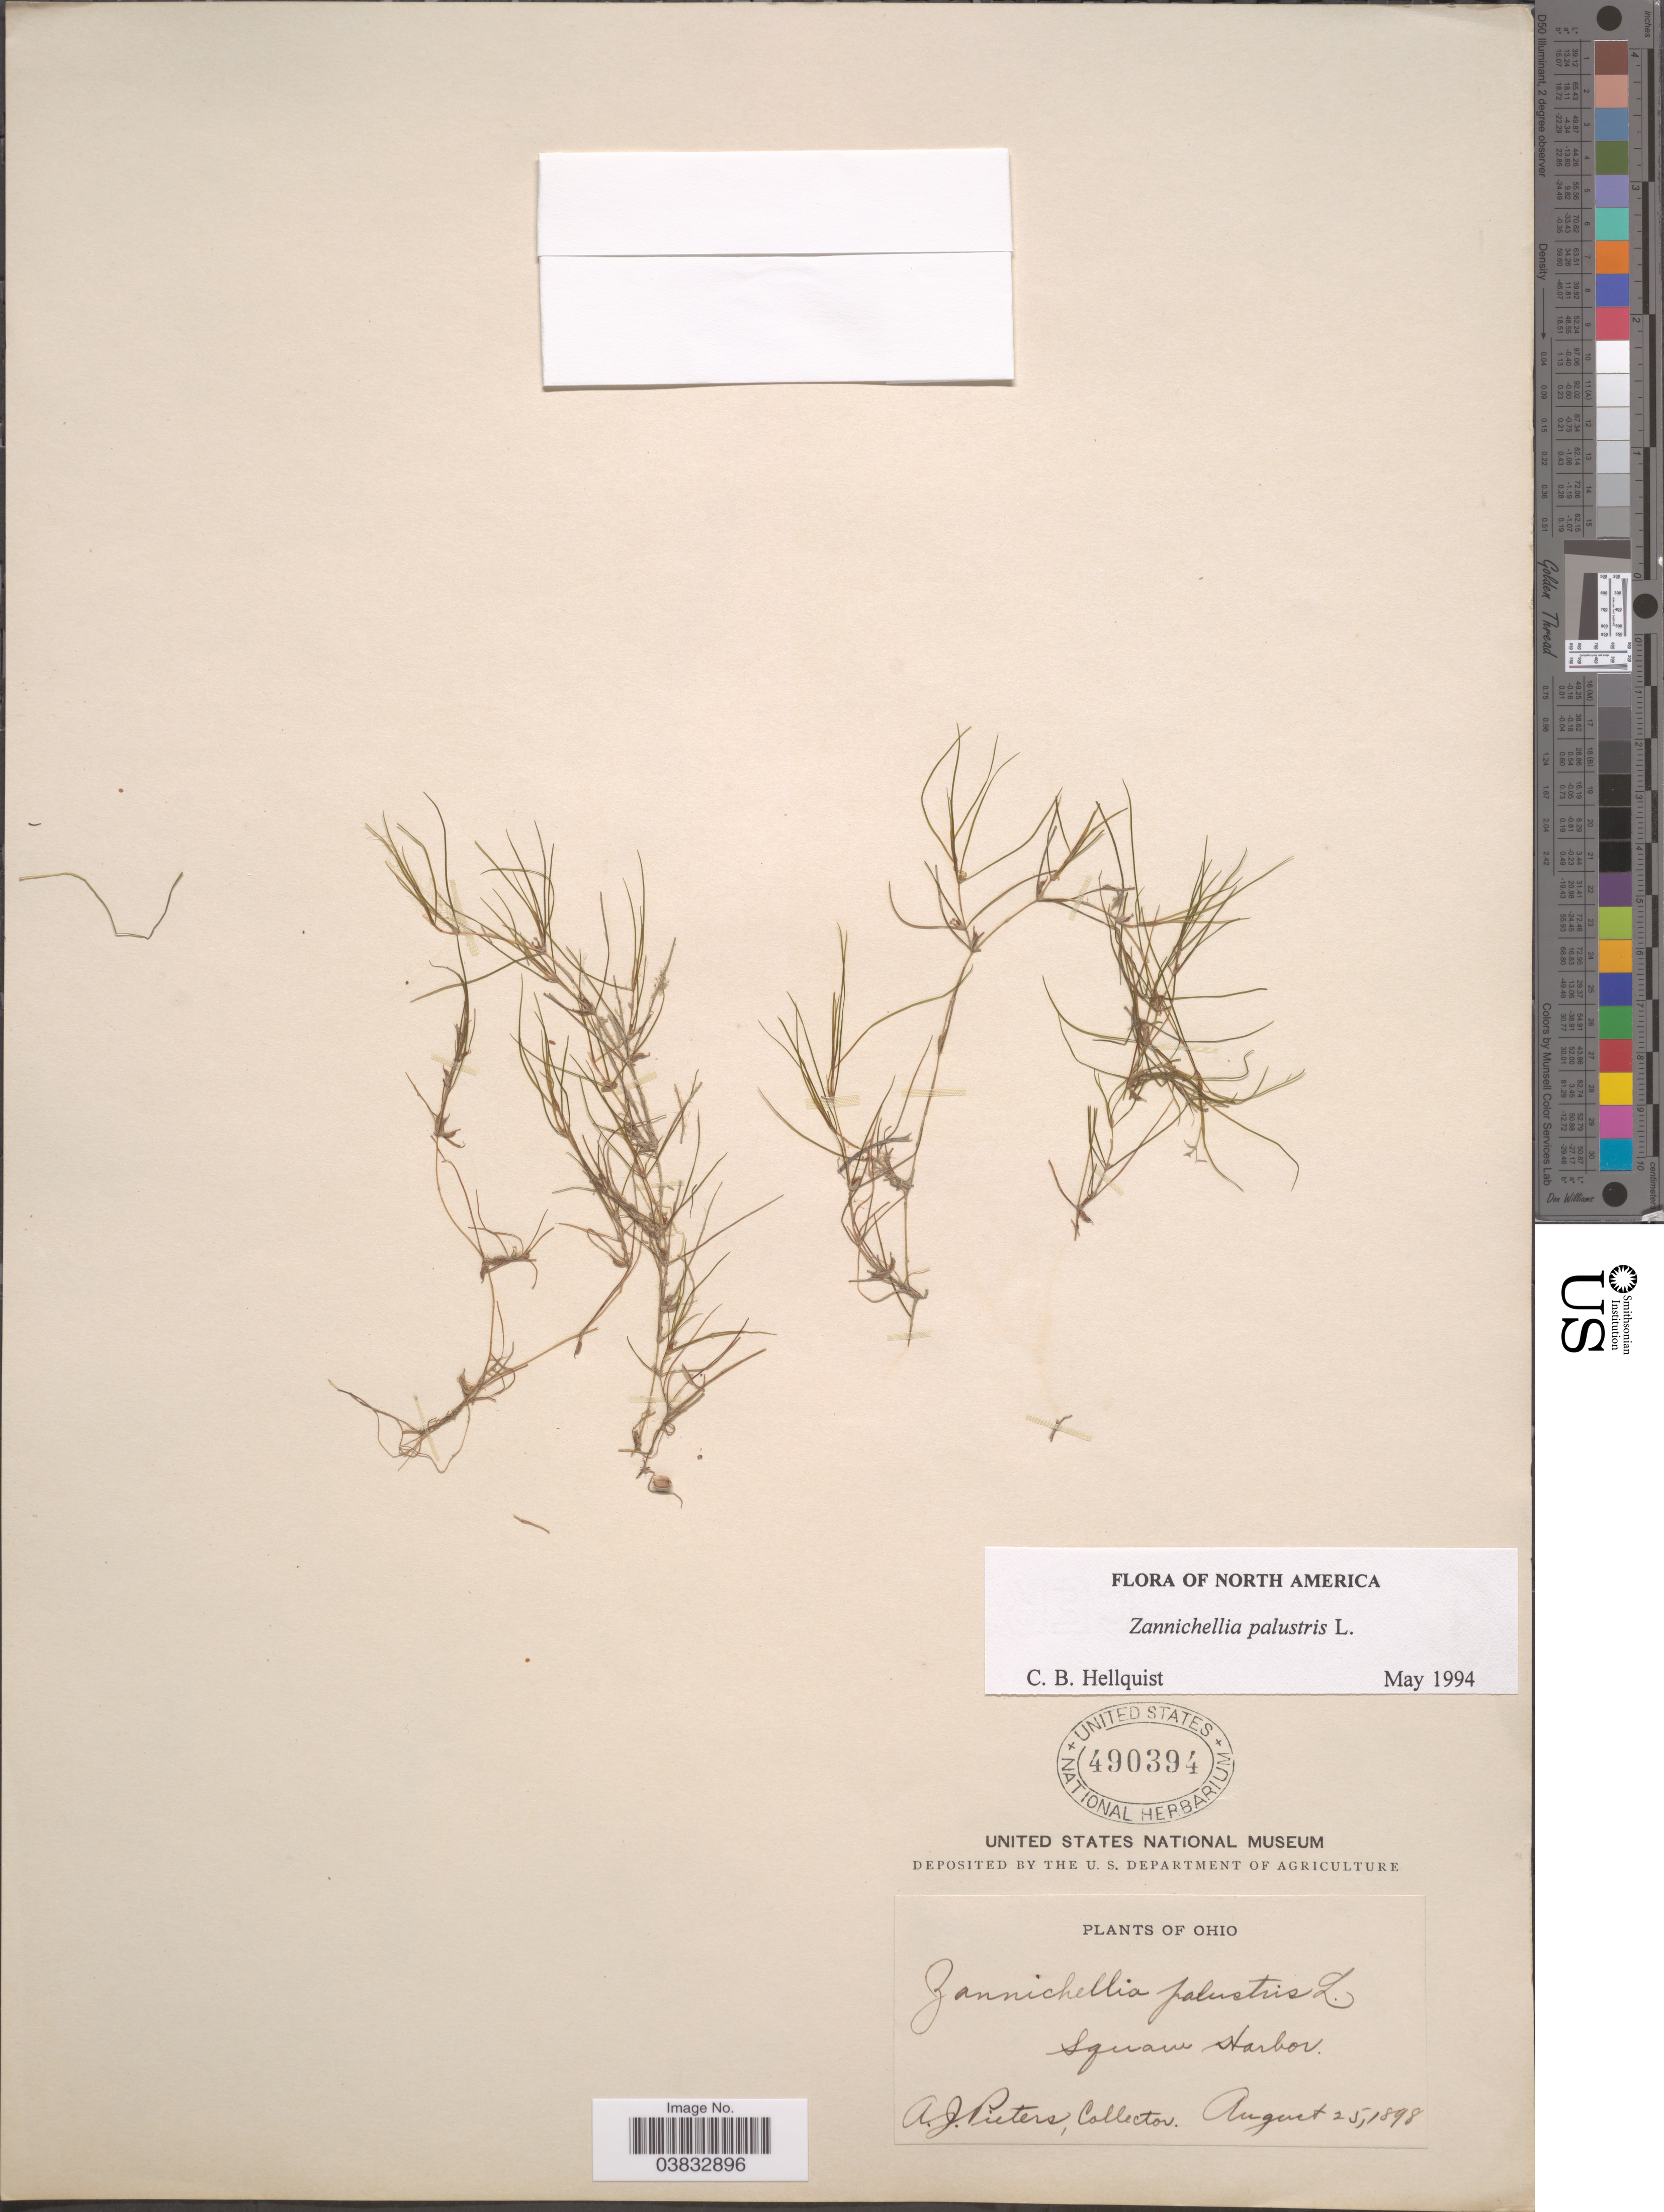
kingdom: Plantae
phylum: Tracheophyta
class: Liliopsida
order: Alismatales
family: Potamogetonaceae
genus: Zannichellia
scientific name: Zannichellia palustris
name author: L.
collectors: A. Pieters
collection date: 1898-08-25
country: United States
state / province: Ohio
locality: Squaw Harbor.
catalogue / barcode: US 490394